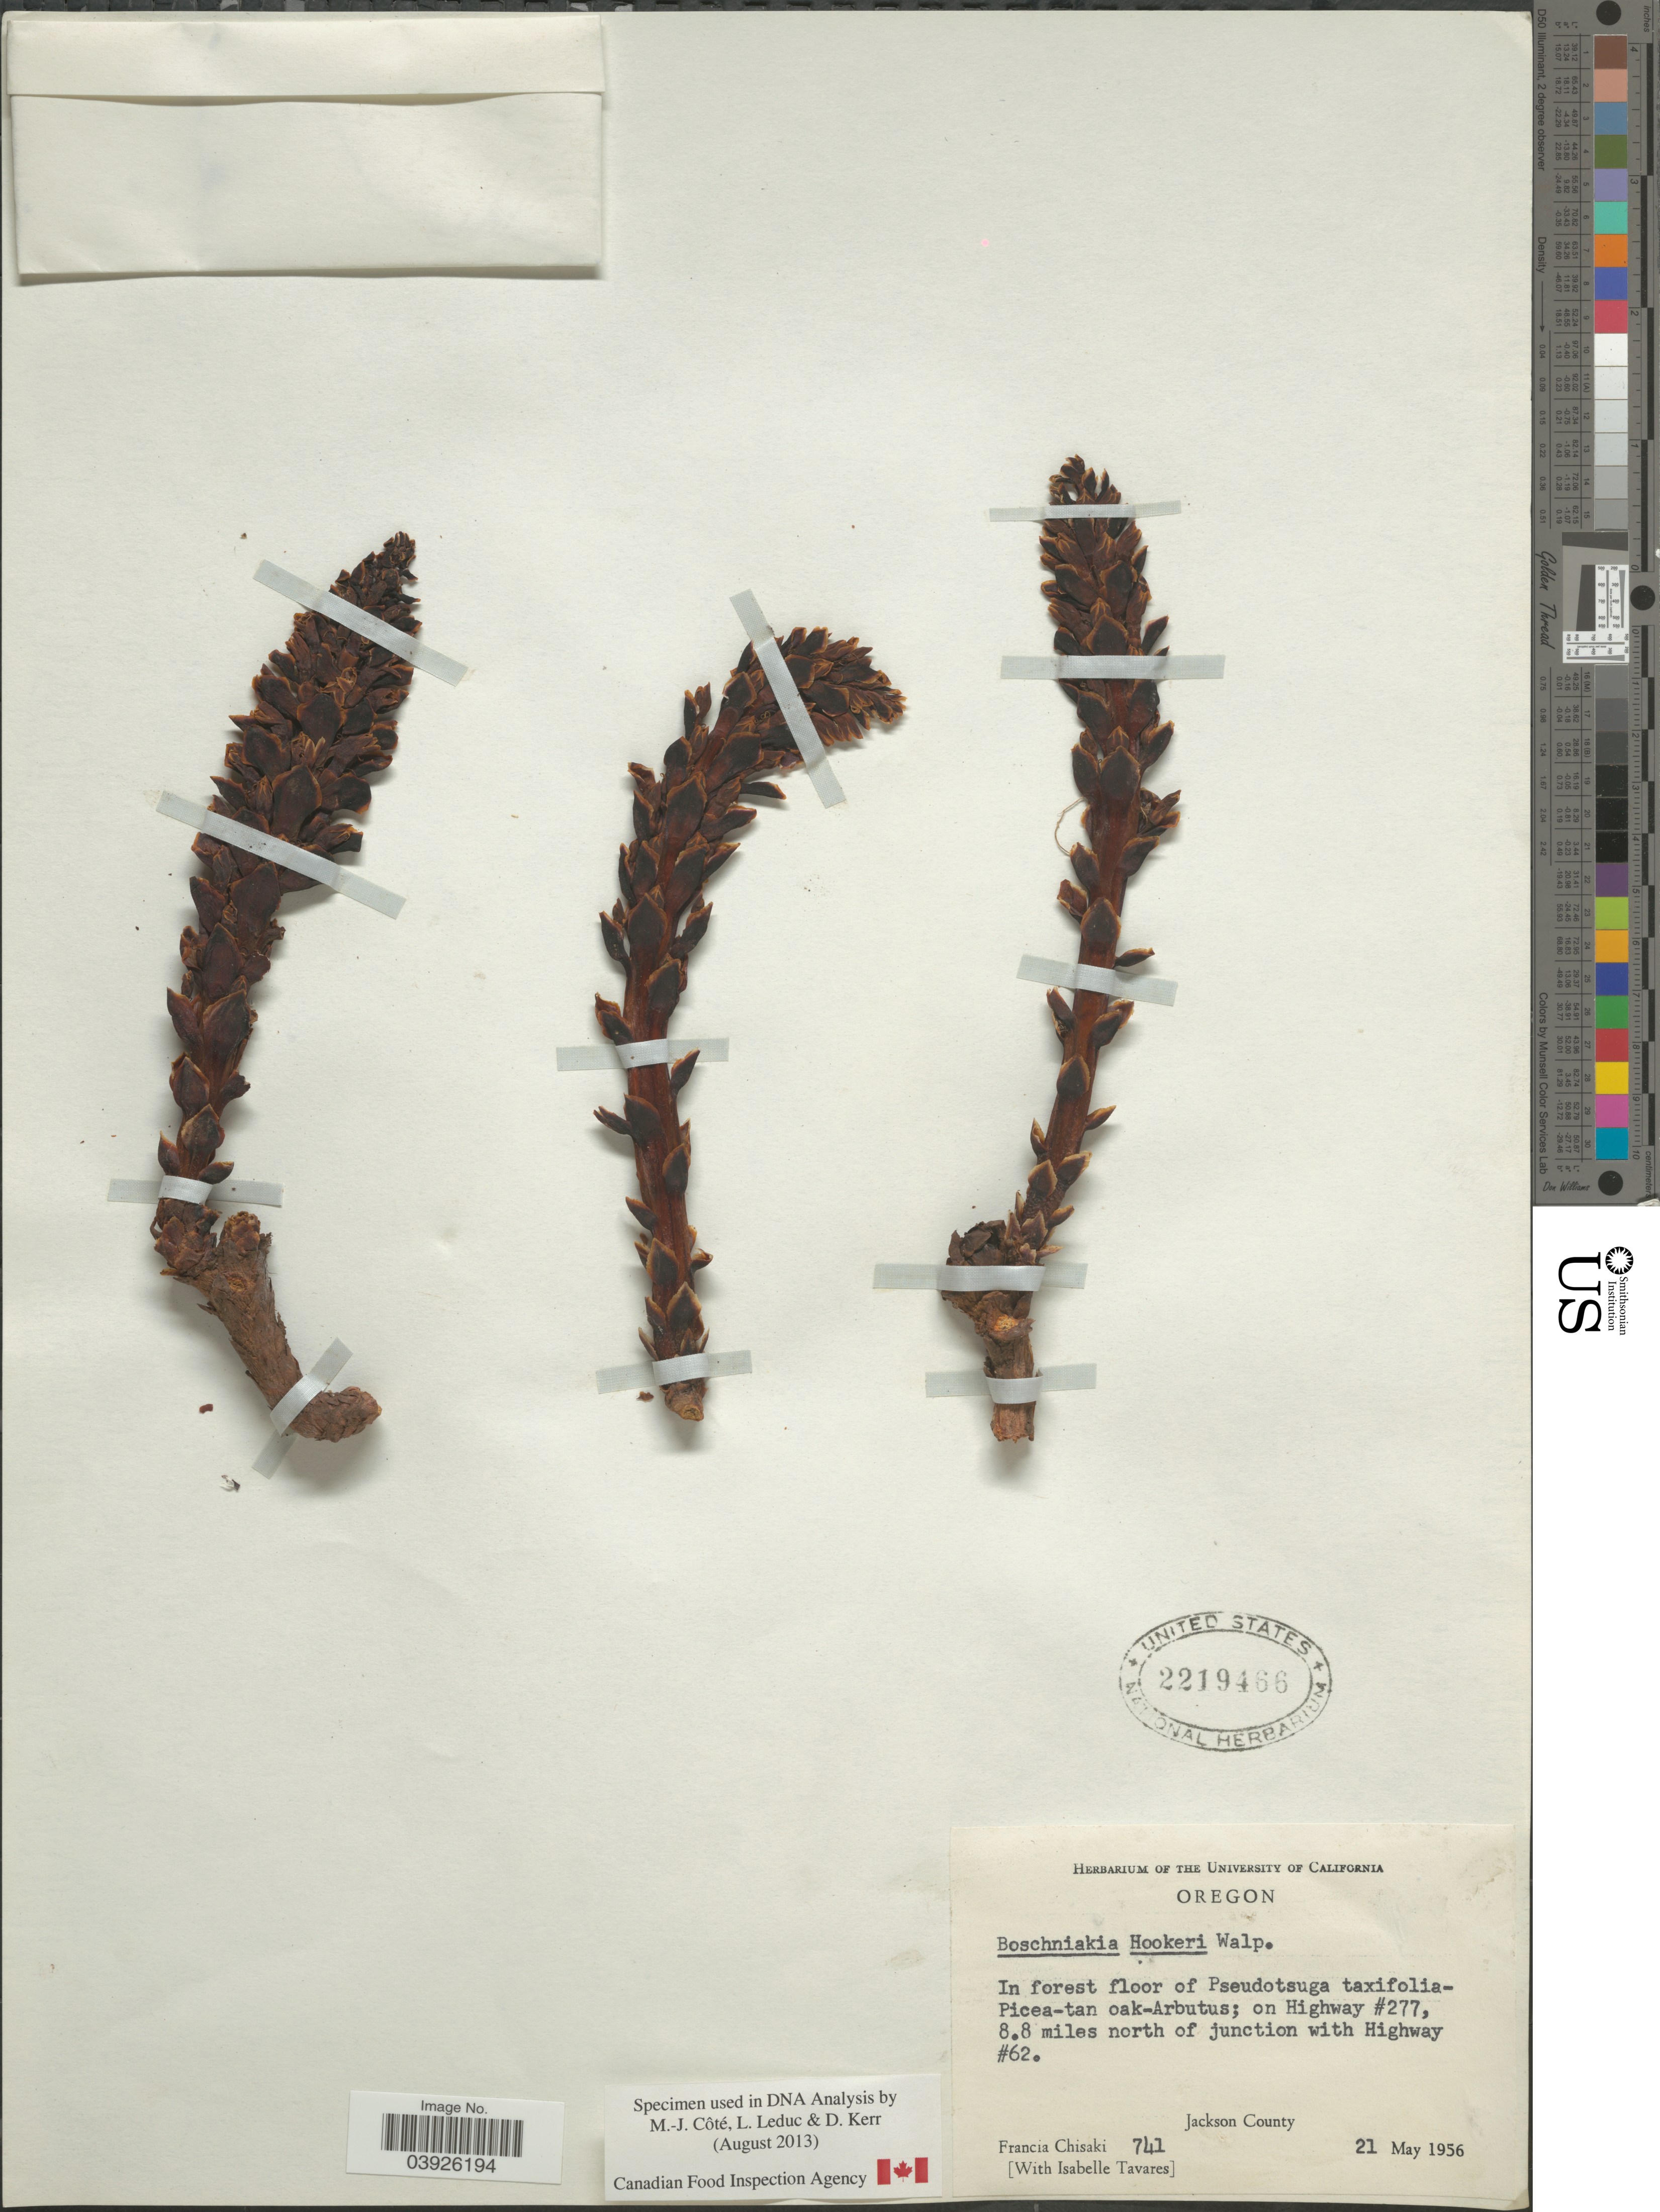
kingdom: Plantae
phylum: Tracheophyta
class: Magnoliopsida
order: Lamiales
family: Orobanchaceae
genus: Boschniakia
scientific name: Boschniakia hookeri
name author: Walp.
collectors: F. Chisaki & I. Tavares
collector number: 741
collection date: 1956-05-21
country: United States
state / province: Oregon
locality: In forest floor of Pseudotsuga taxifolia- Picea-tan oak-Arbutus; on Highway #277, 8.8 miles north of junction with Highway #62. Jackson County.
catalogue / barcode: US 2219466